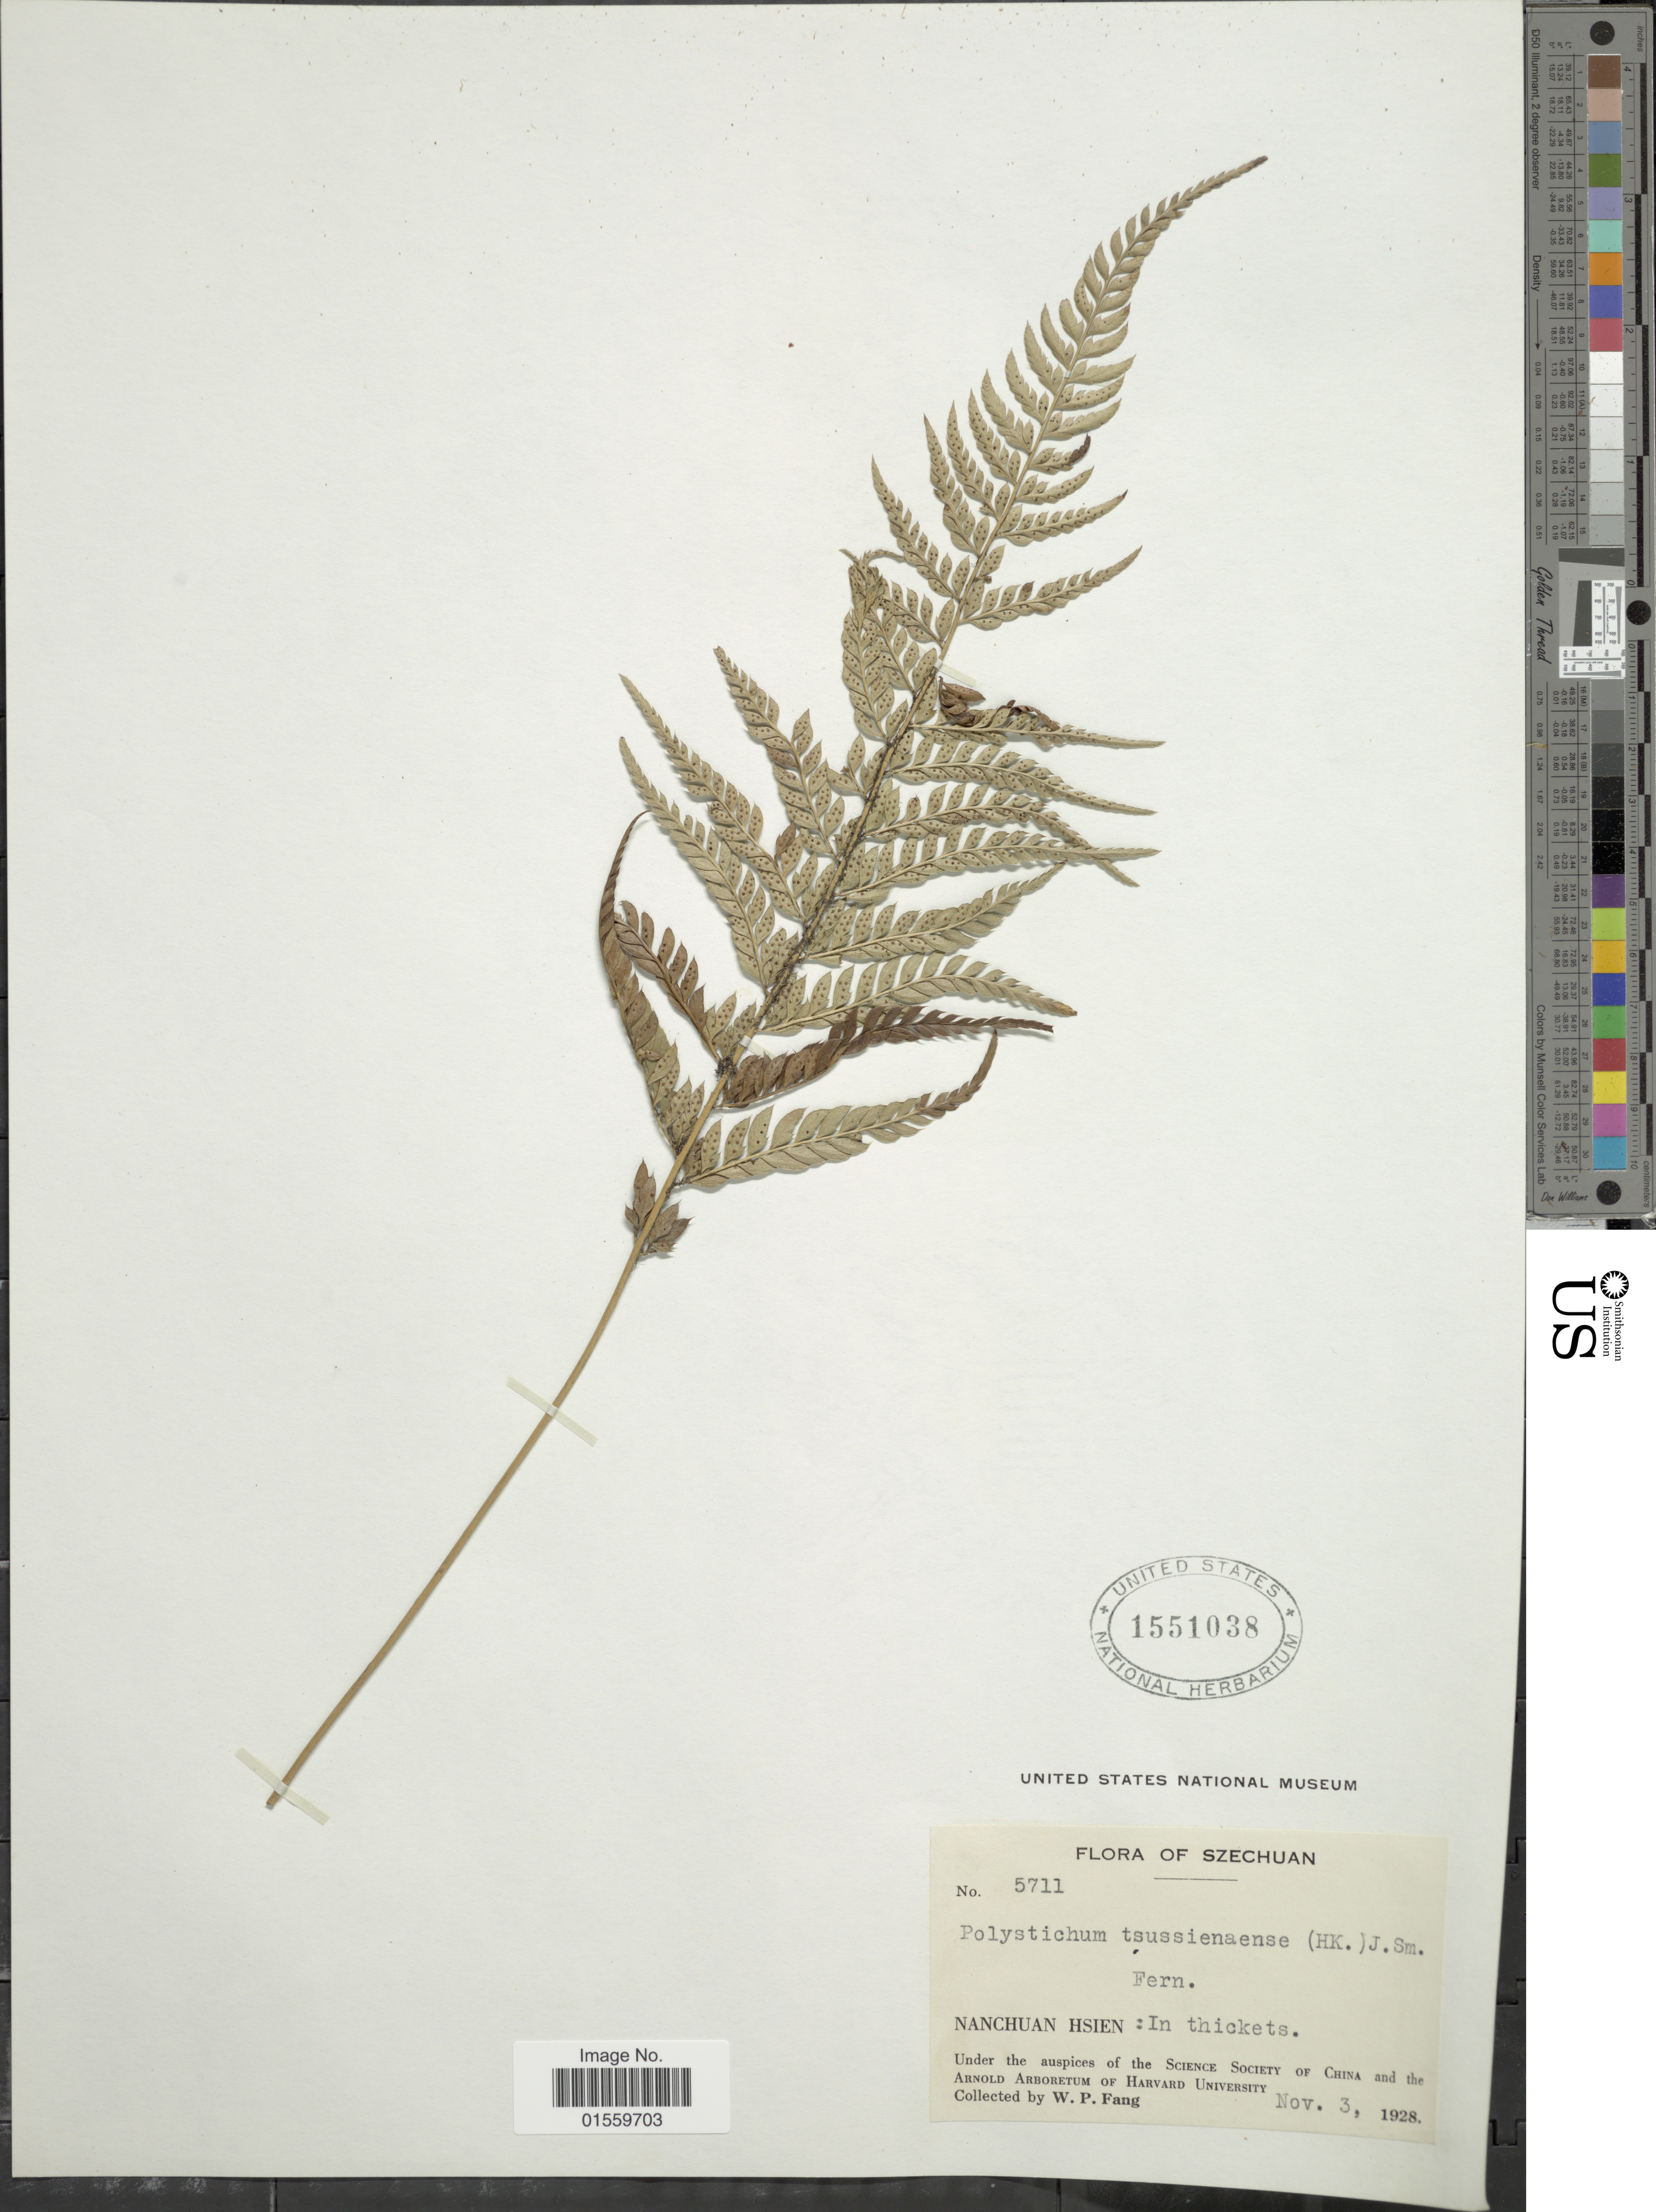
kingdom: Plantae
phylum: Tracheophyta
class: Polypodiopsida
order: Polypodiales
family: Dryopteridaceae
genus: Polystichum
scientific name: Polystichum tsus-simense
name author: (Hook.) J. Sm.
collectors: W. P. Fang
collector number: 5711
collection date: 1928-11-03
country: China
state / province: Sichuan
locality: Szechuan, Nanchuan Hsien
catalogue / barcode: US 1551038